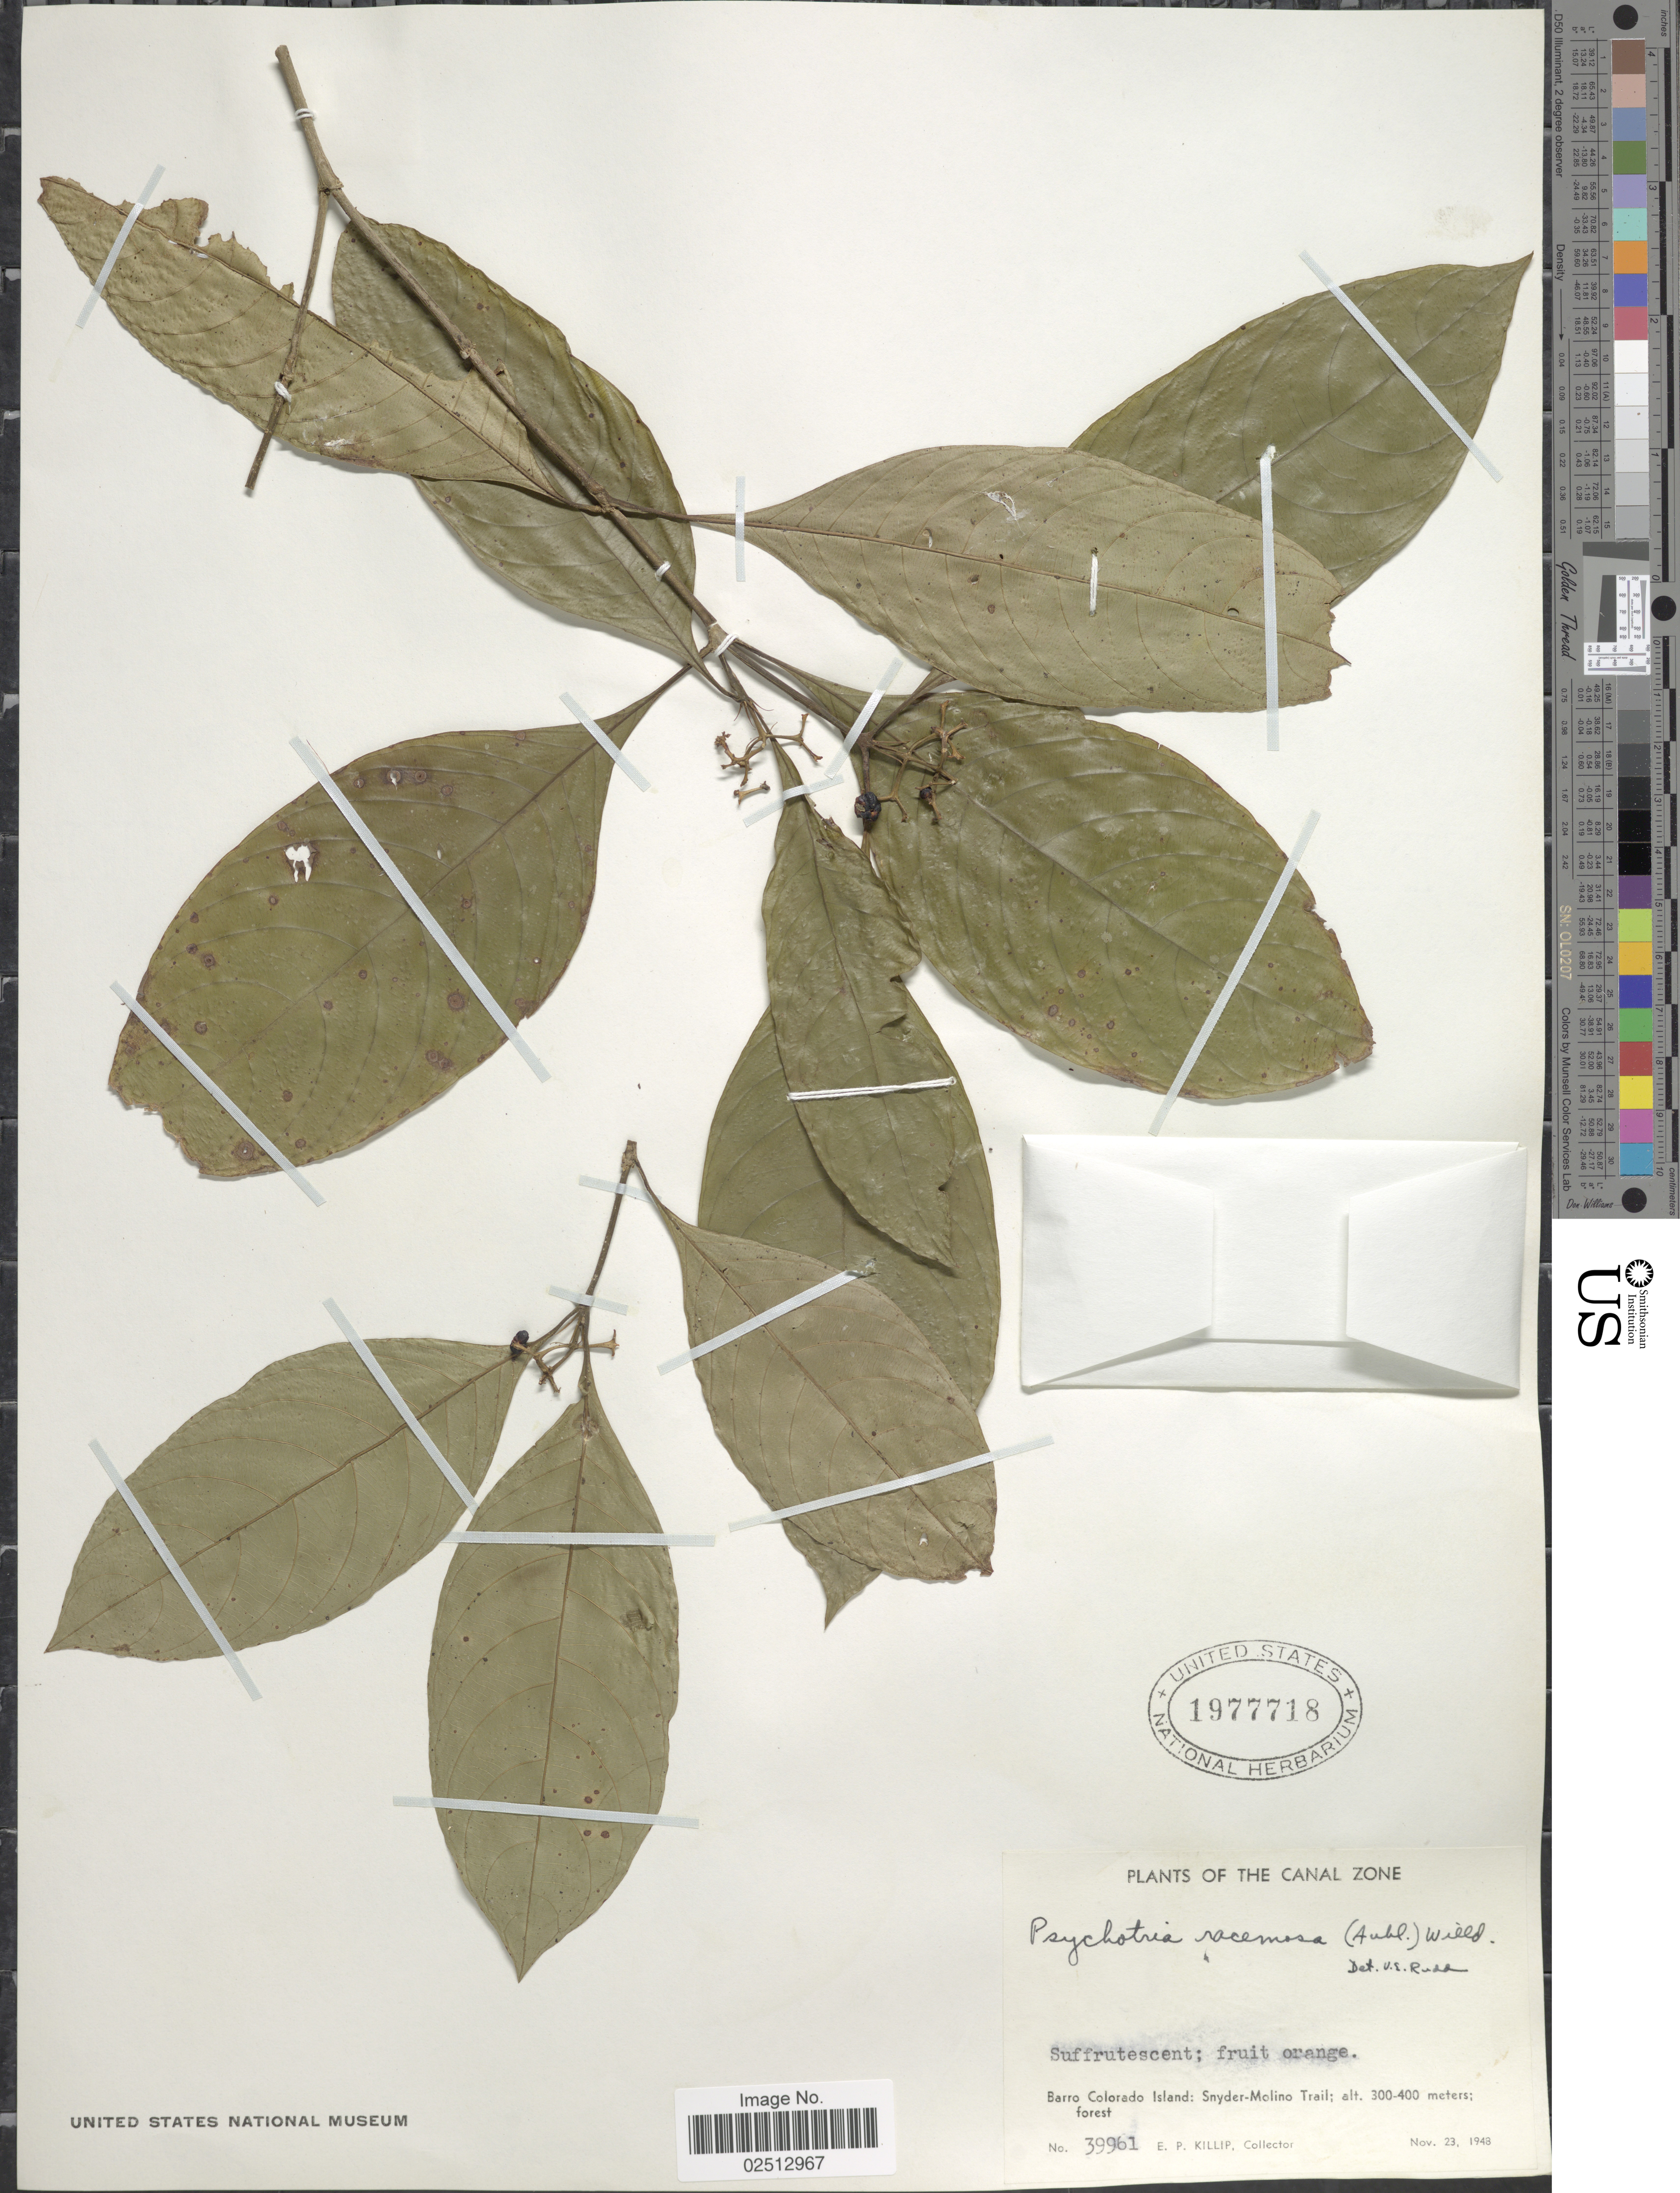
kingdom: Plantae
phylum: Tracheophyta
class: Magnoliopsida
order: Gentianales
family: Rubiaceae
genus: Psychotria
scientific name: Psychotria racemosa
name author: (Aubl.) Raeuschel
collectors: E. P. Killip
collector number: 39961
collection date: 1948-11-23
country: Panama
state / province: Panamá Oeste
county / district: Canal Zone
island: Barro Colorado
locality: Canal Zone. Barro Colorado Island: Snyder-Molino Trail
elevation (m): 300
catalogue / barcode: US 1977718